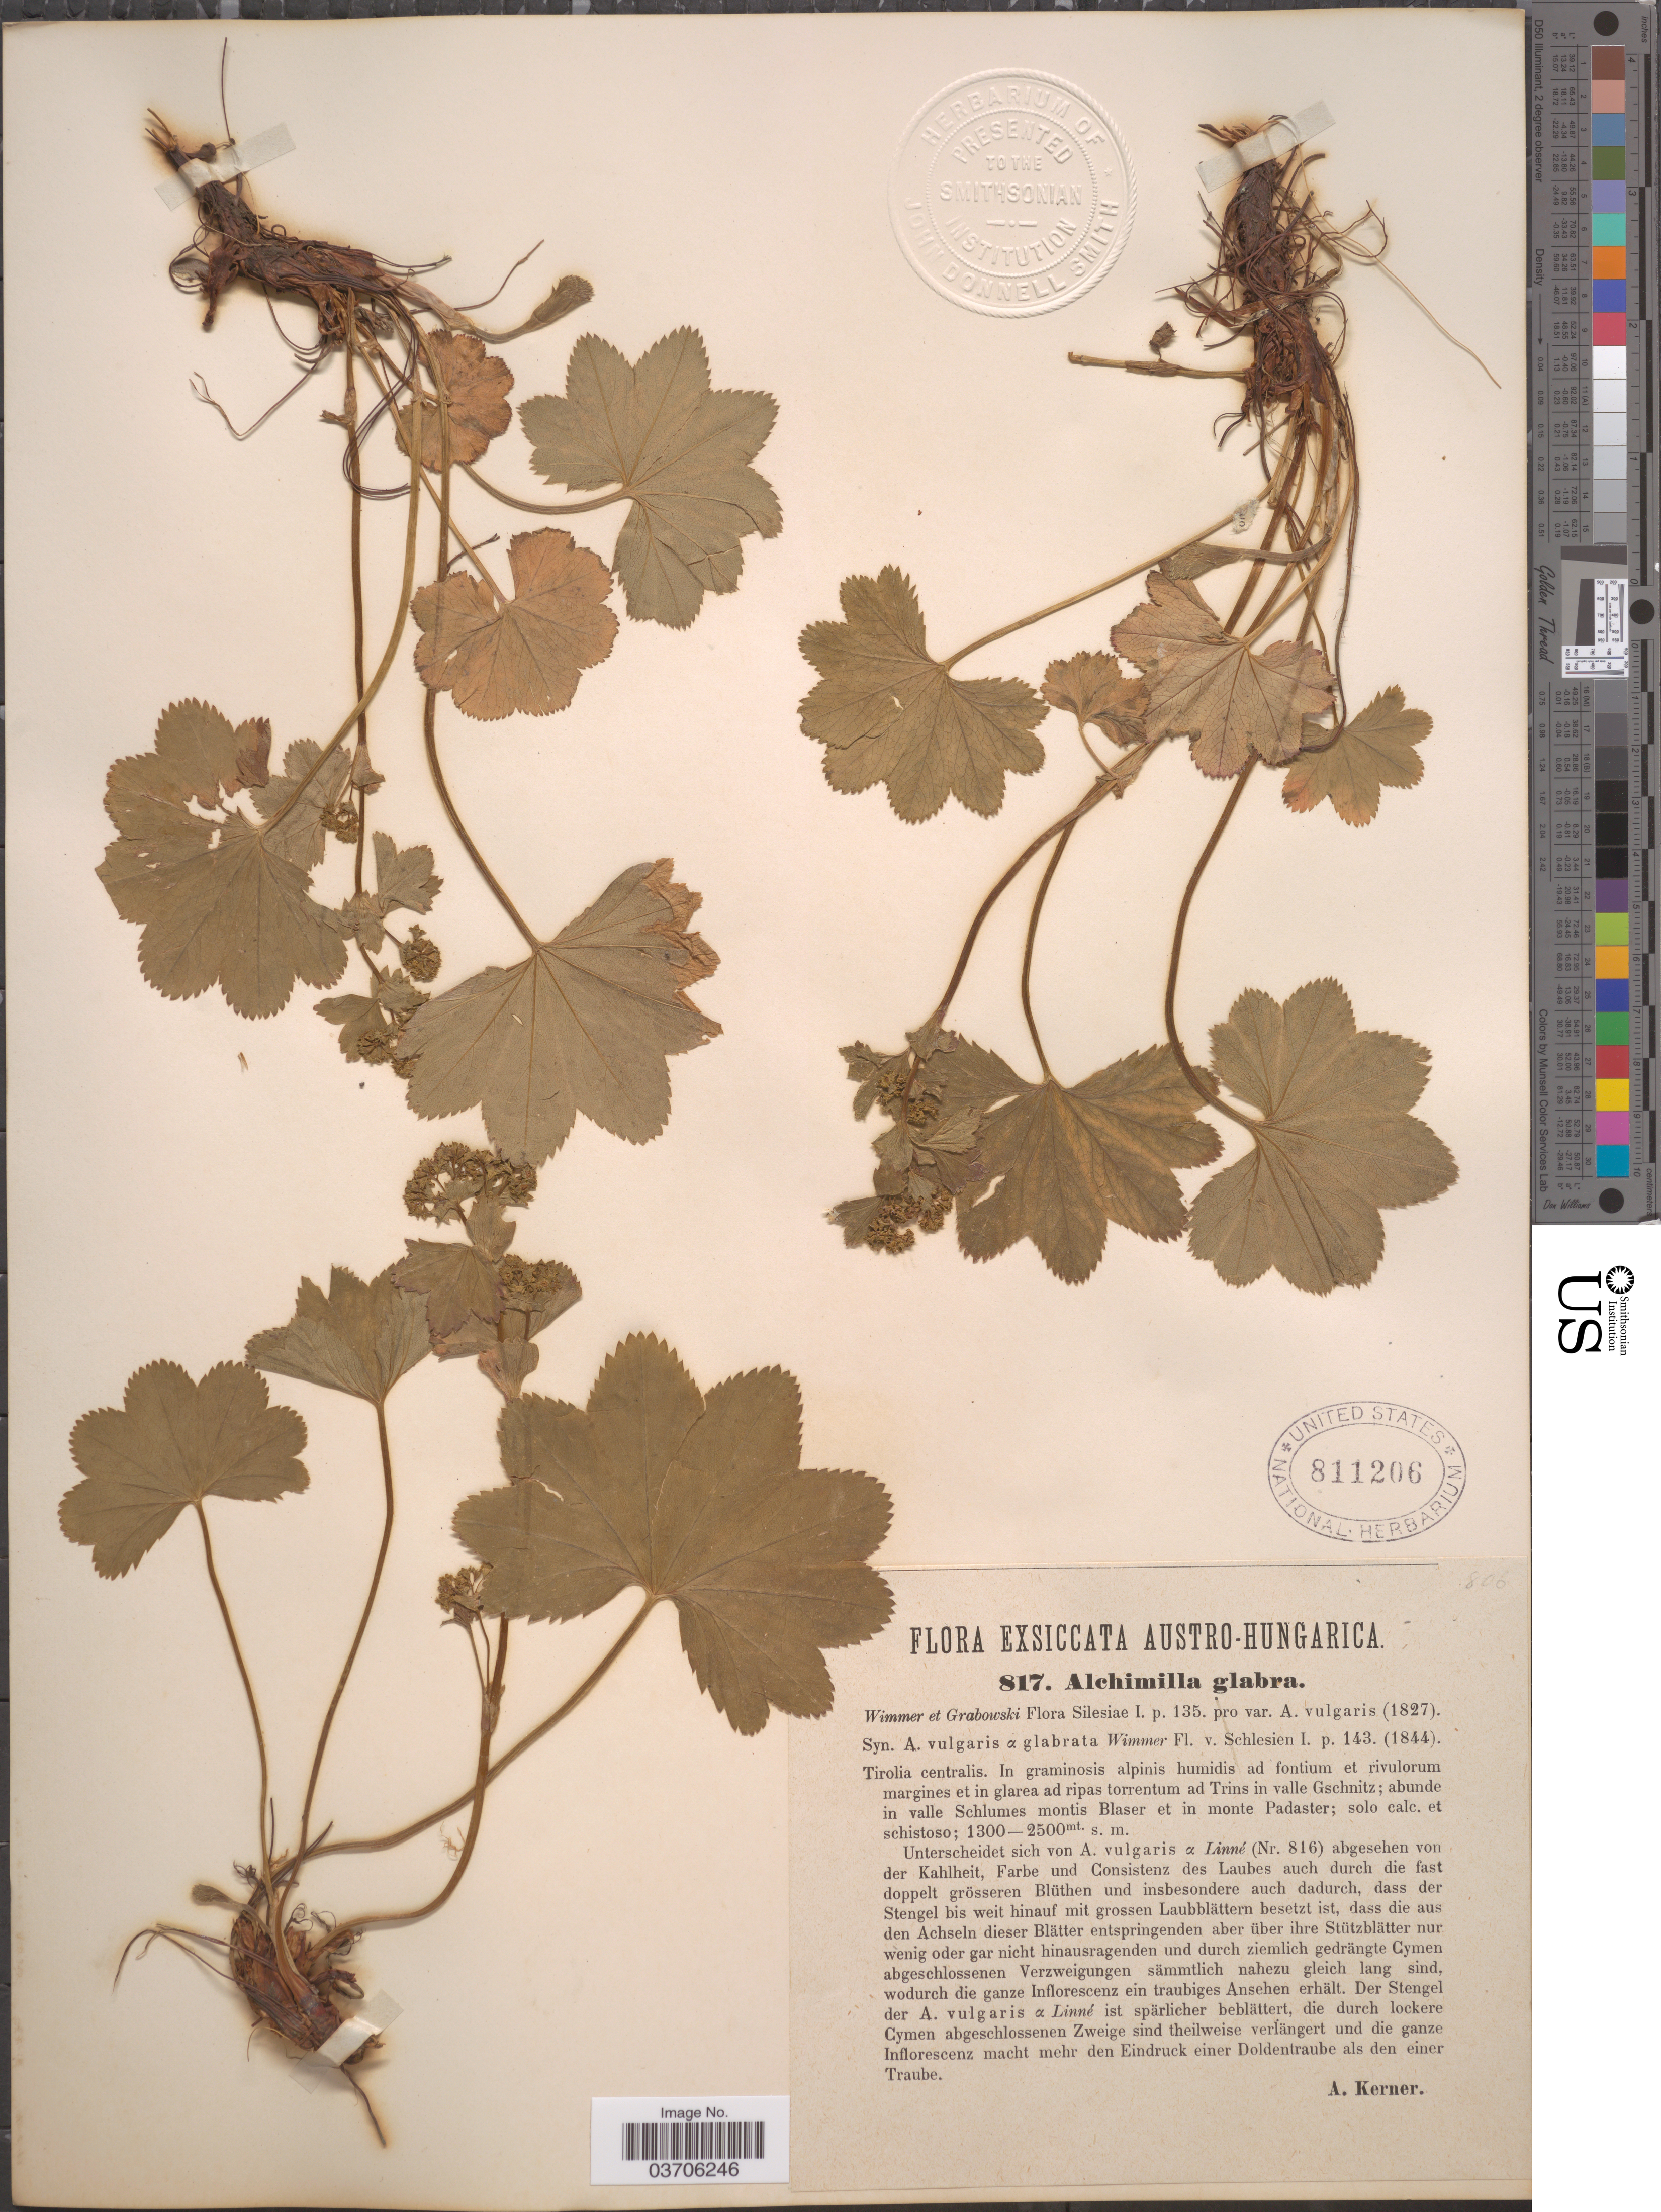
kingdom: Plantae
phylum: Tracheophyta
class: Magnoliopsida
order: Rosales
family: Rosaceae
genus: Alchemilla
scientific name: Alchemilla glaberrima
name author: F.W. Schmidt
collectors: A. Kerner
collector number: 817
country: Austria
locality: Austro-Hungarica. Tirolia centralis. Trins in valle Gschnitz; abunde in valle Schlumes montis Blaser et in monte Padaster.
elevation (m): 1300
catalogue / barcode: US 811206